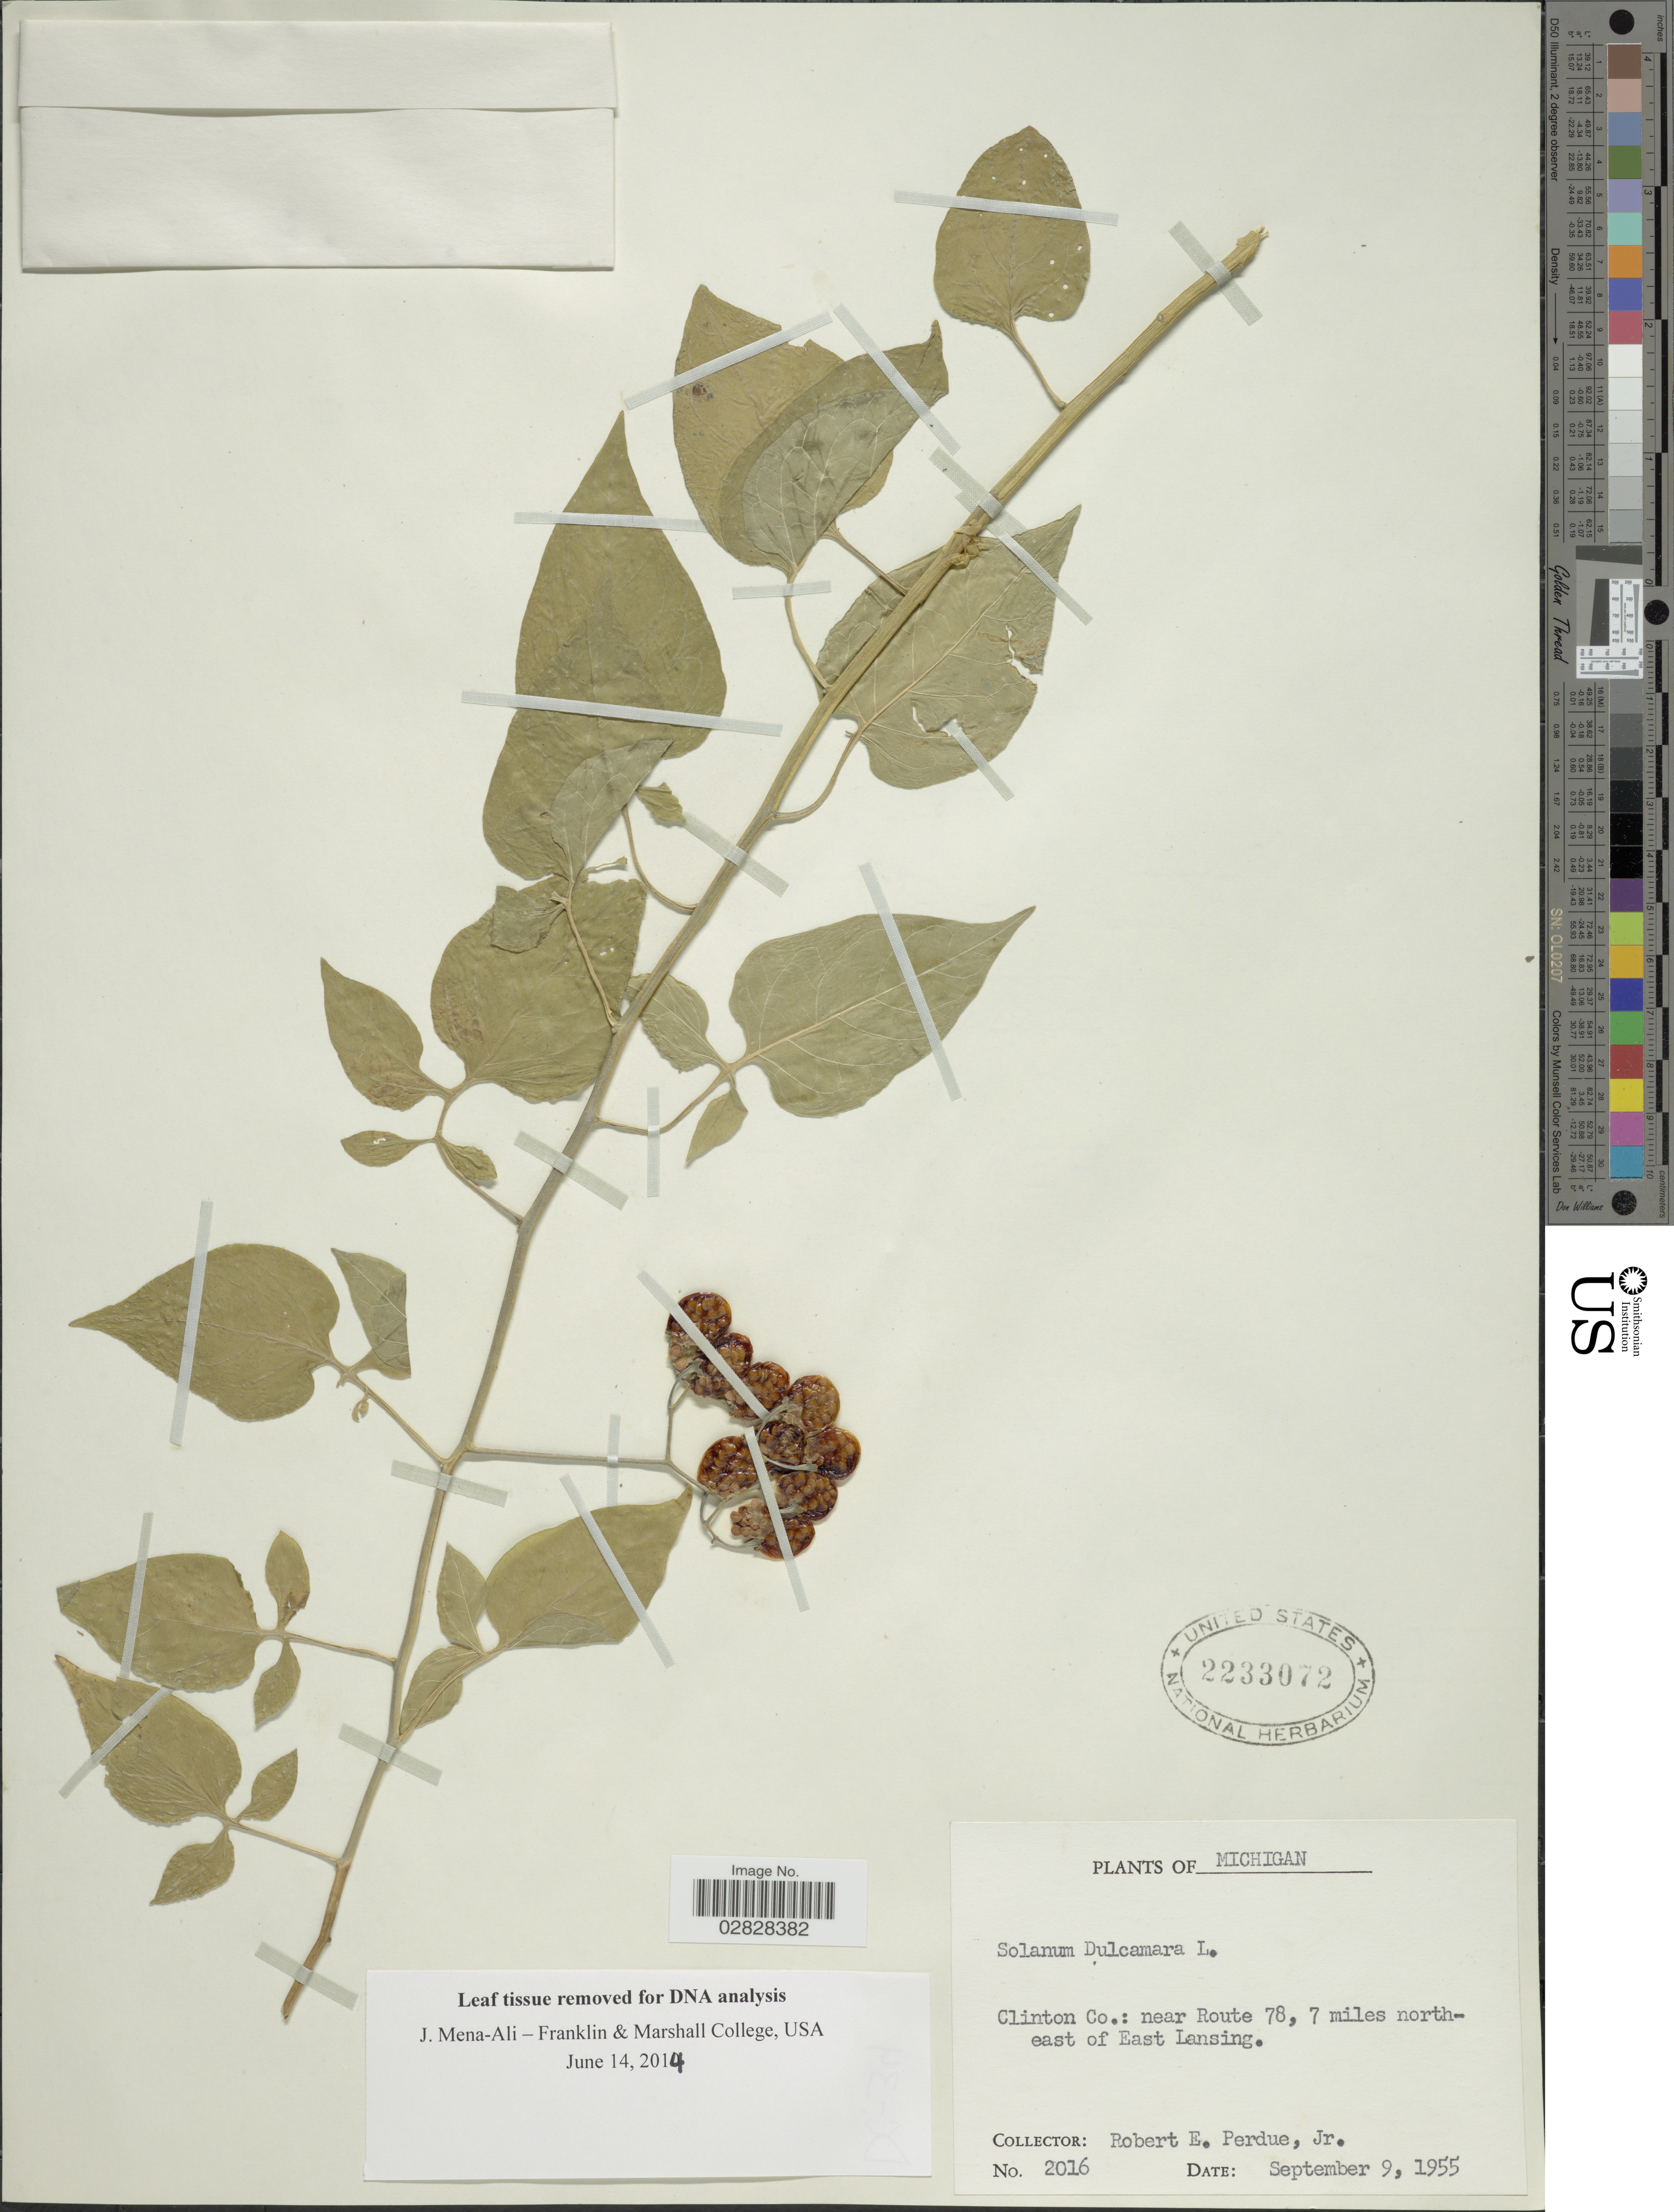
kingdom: Plantae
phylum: Tracheophyta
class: Magnoliopsida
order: Solanales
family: Solanaceae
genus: Solanum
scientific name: Solanum dulcamara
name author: L.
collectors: R. E. Perdue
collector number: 2016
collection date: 1955-09-09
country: United States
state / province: Michigan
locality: Clinton Co.: near Route 78, 7 miles north-east of East Lansing.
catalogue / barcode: US 2233072